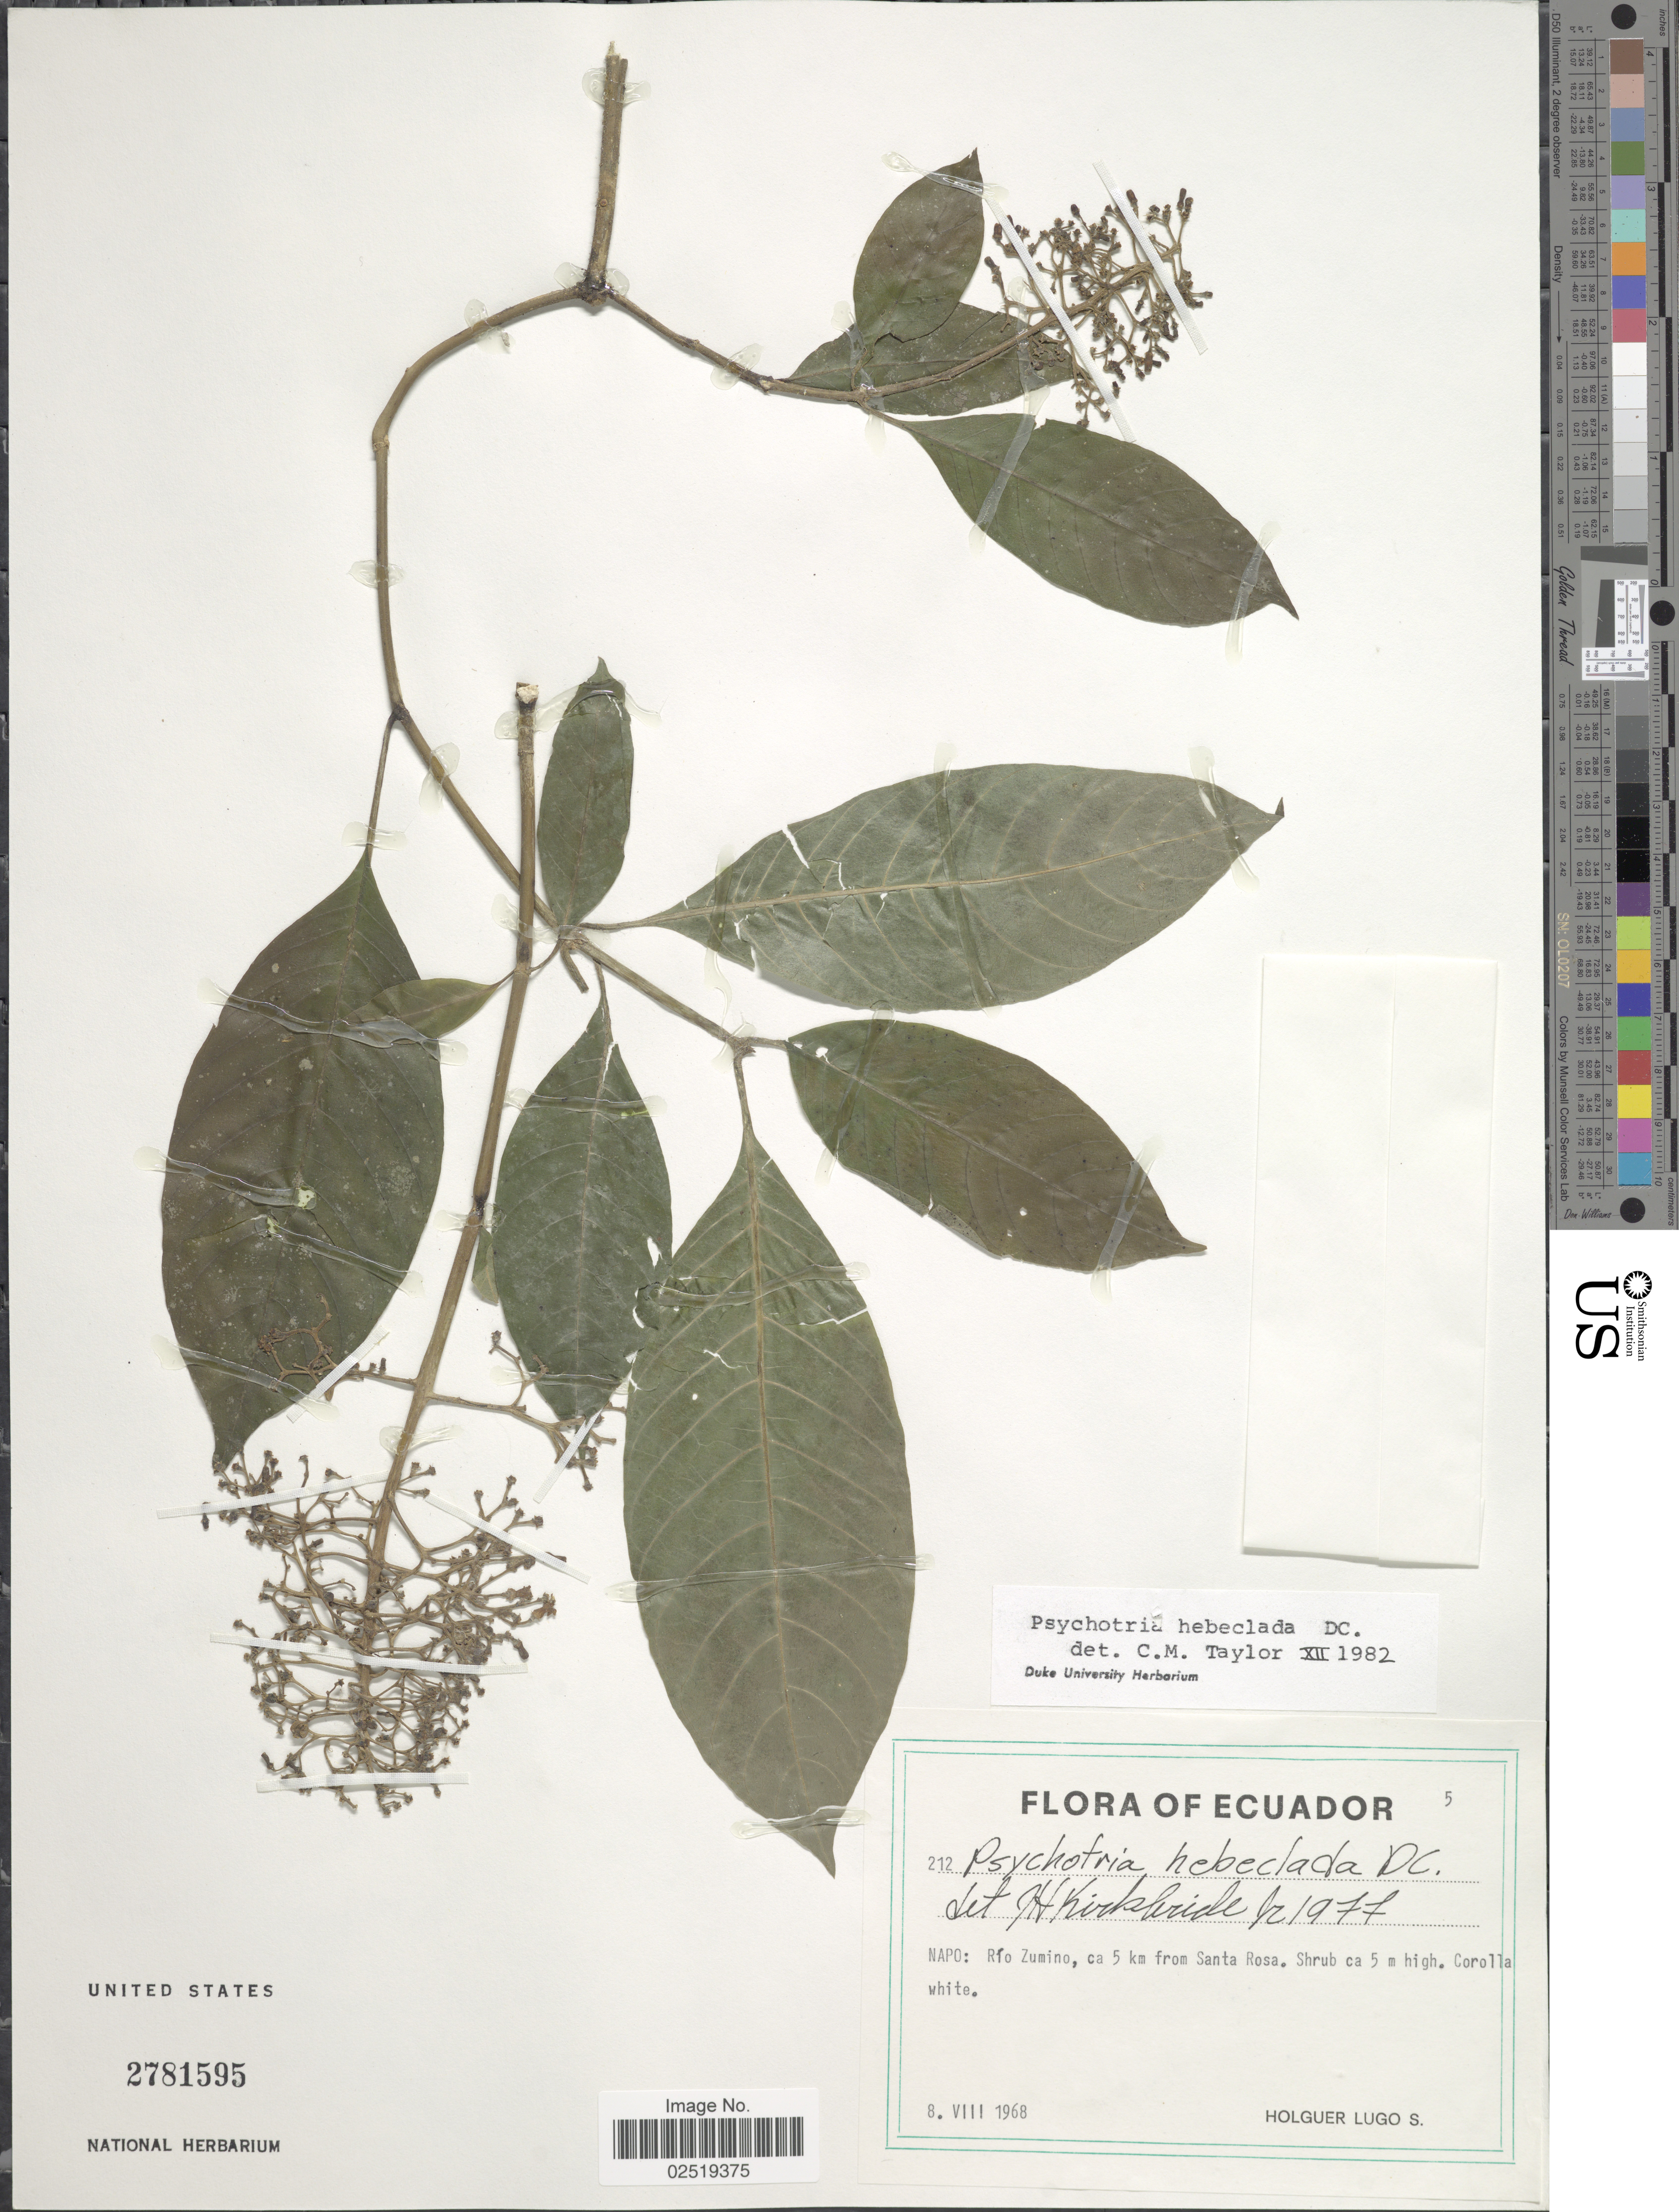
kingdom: Plantae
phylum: Tracheophyta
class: Magnoliopsida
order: Gentianales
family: Rubiaceae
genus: Psychotria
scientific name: Psychotria hebeclada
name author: DC.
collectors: H. Lugo S.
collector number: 212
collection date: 1968-08-08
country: Ecuador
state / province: Napo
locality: Rio Zumino, ca 5 km from Santa Rosa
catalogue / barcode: US 2781595